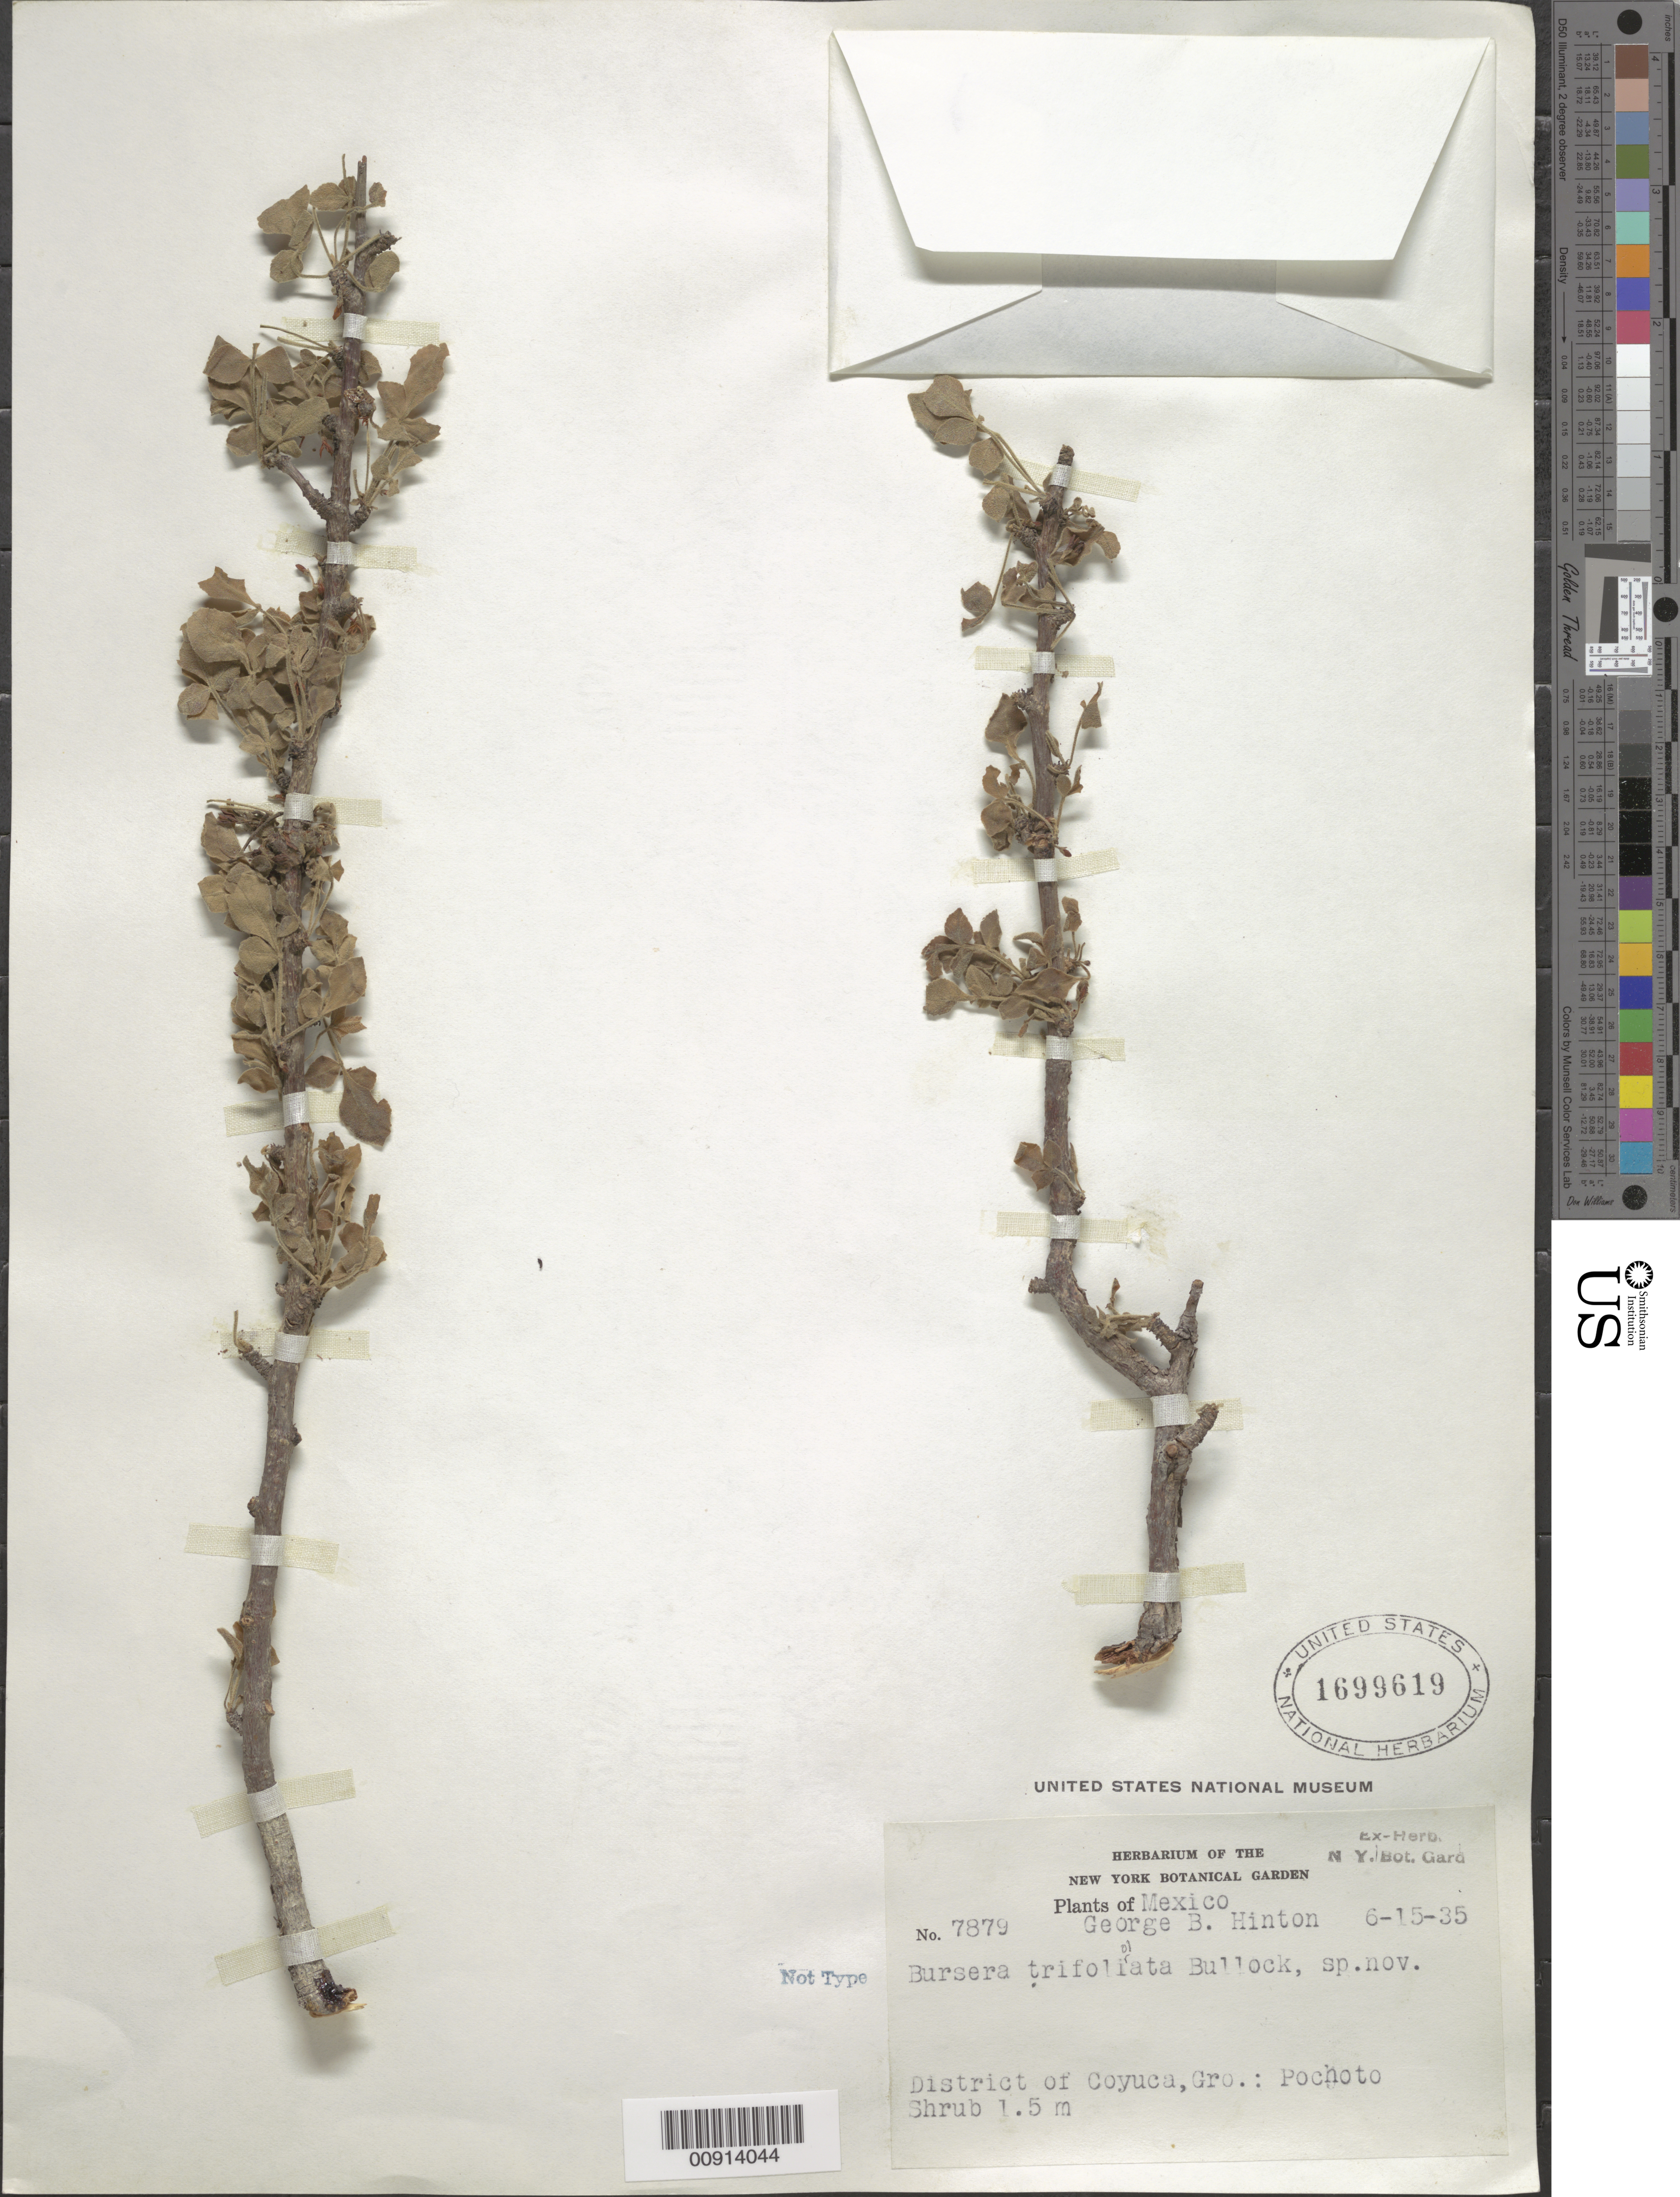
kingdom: Plantae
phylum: Tracheophyta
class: Magnoliopsida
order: Sapindales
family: Burseraceae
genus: Bursera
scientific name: Bursera trifoliolata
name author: Bullock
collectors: G. B. Hinton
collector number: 7879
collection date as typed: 15 Jun 1935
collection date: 1935-06-15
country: Mexico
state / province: Guerrero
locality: District of Coyuca, Guerrero: Pochoto.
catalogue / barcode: US 1699619